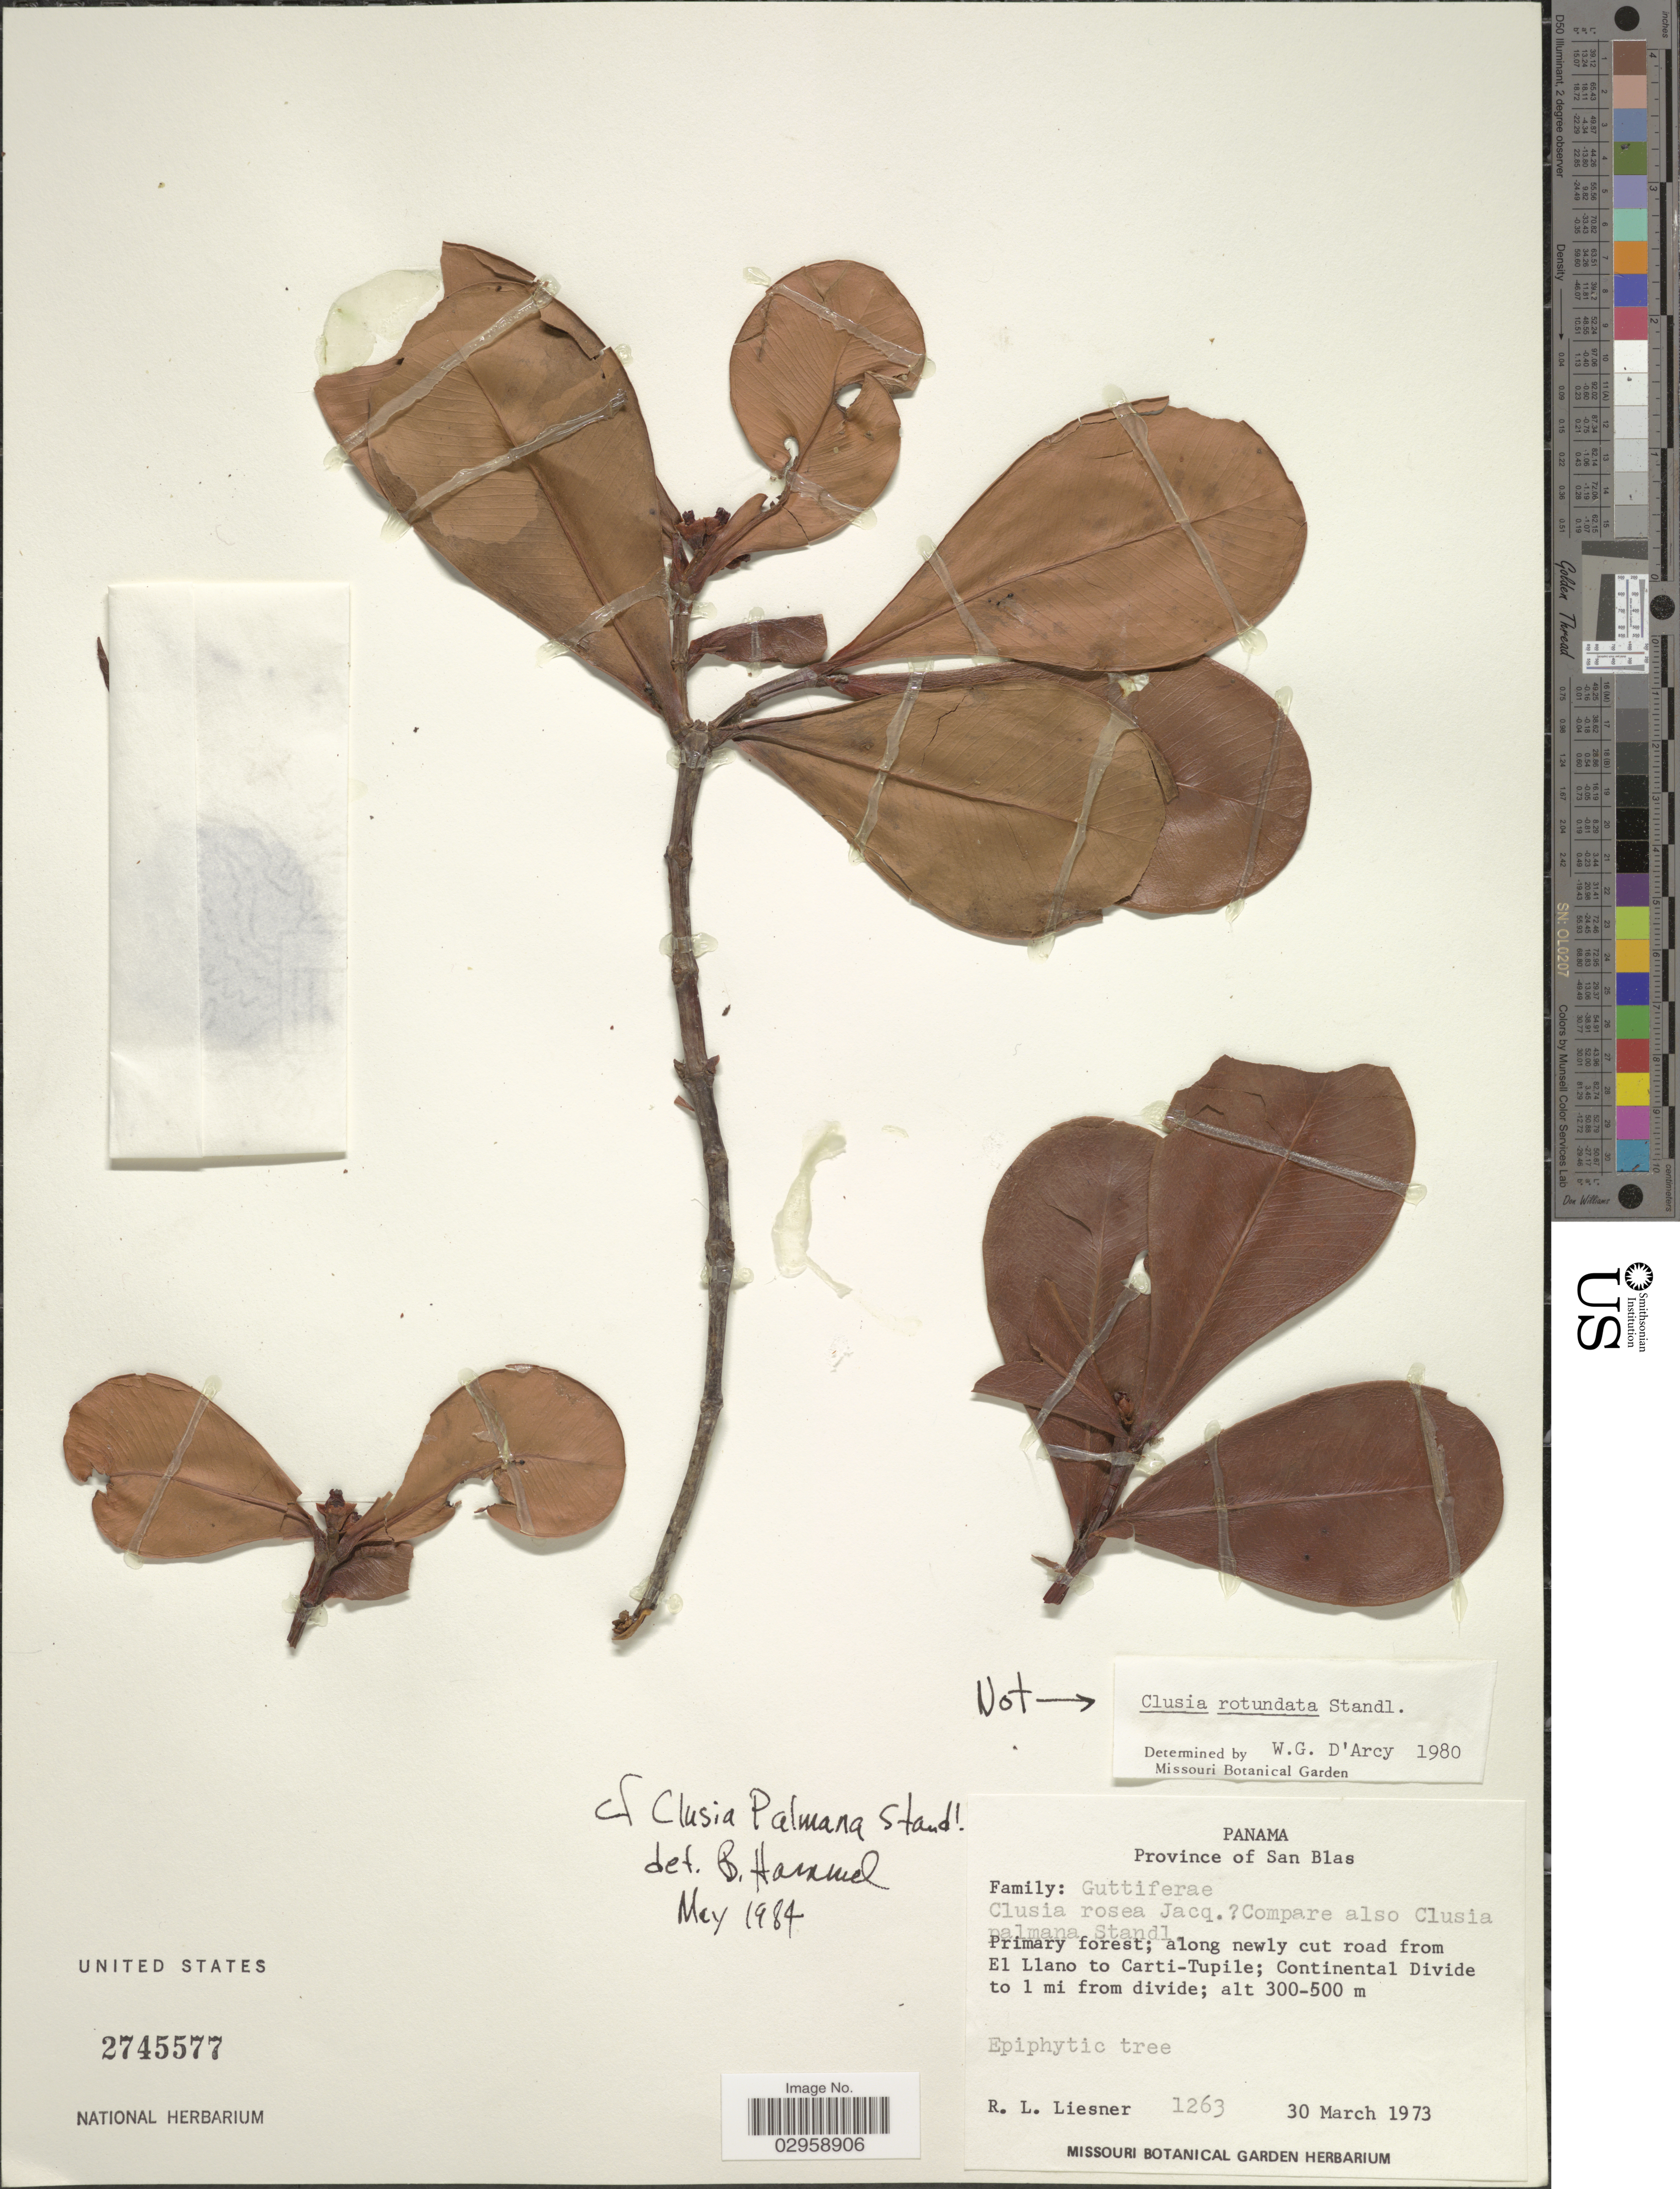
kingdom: Plantae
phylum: Tracheophyta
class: Magnoliopsida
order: Malpighiales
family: Clusiaceae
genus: Clusia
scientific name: Clusia palmana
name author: Standl.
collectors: R. L. Liesner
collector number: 1263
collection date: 1973-03-30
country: Panama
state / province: Kuna Yala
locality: Along newly cut road from El Llano to Carti-Tupile; Continental Divide to 1 mi from divide.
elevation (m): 300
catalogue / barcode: US 2745577